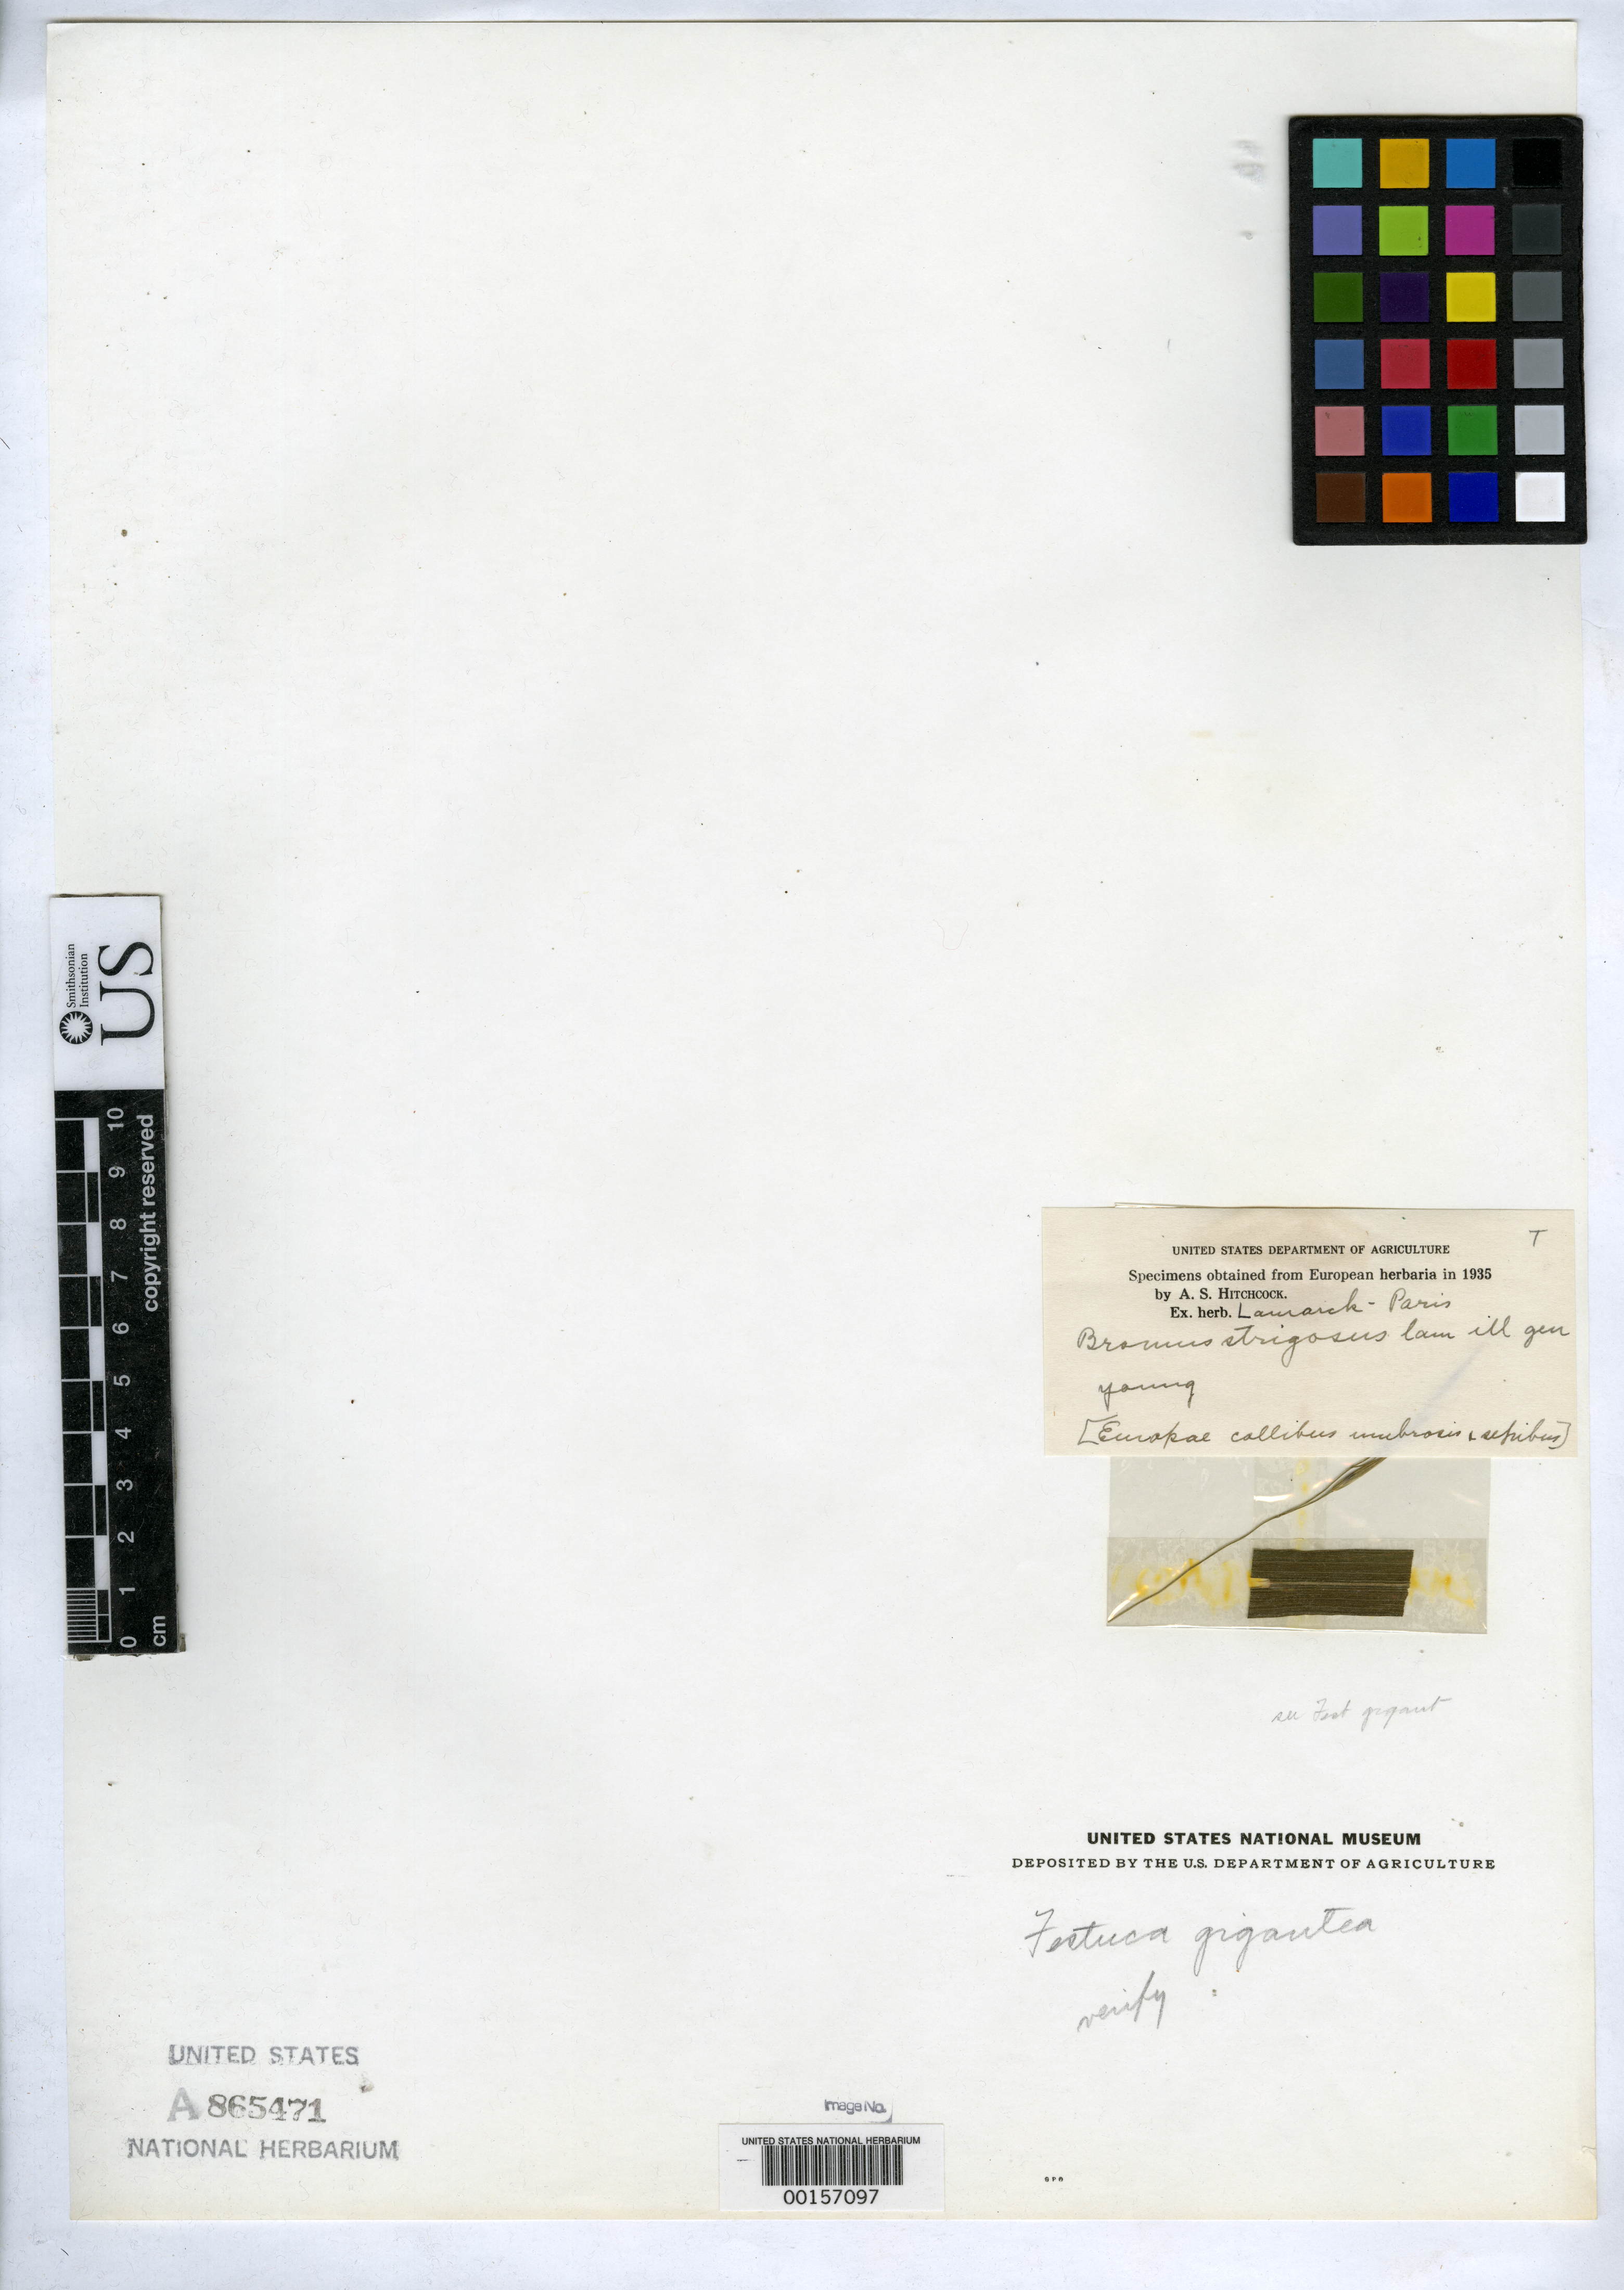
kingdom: Plantae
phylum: Tracheophyta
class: Liliopsida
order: Poales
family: Poaceae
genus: Bromus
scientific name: Bromus strigosus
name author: Lam.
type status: Type Fragment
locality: Ex Europae collibus umbrosis & sepibus.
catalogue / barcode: US 865471A